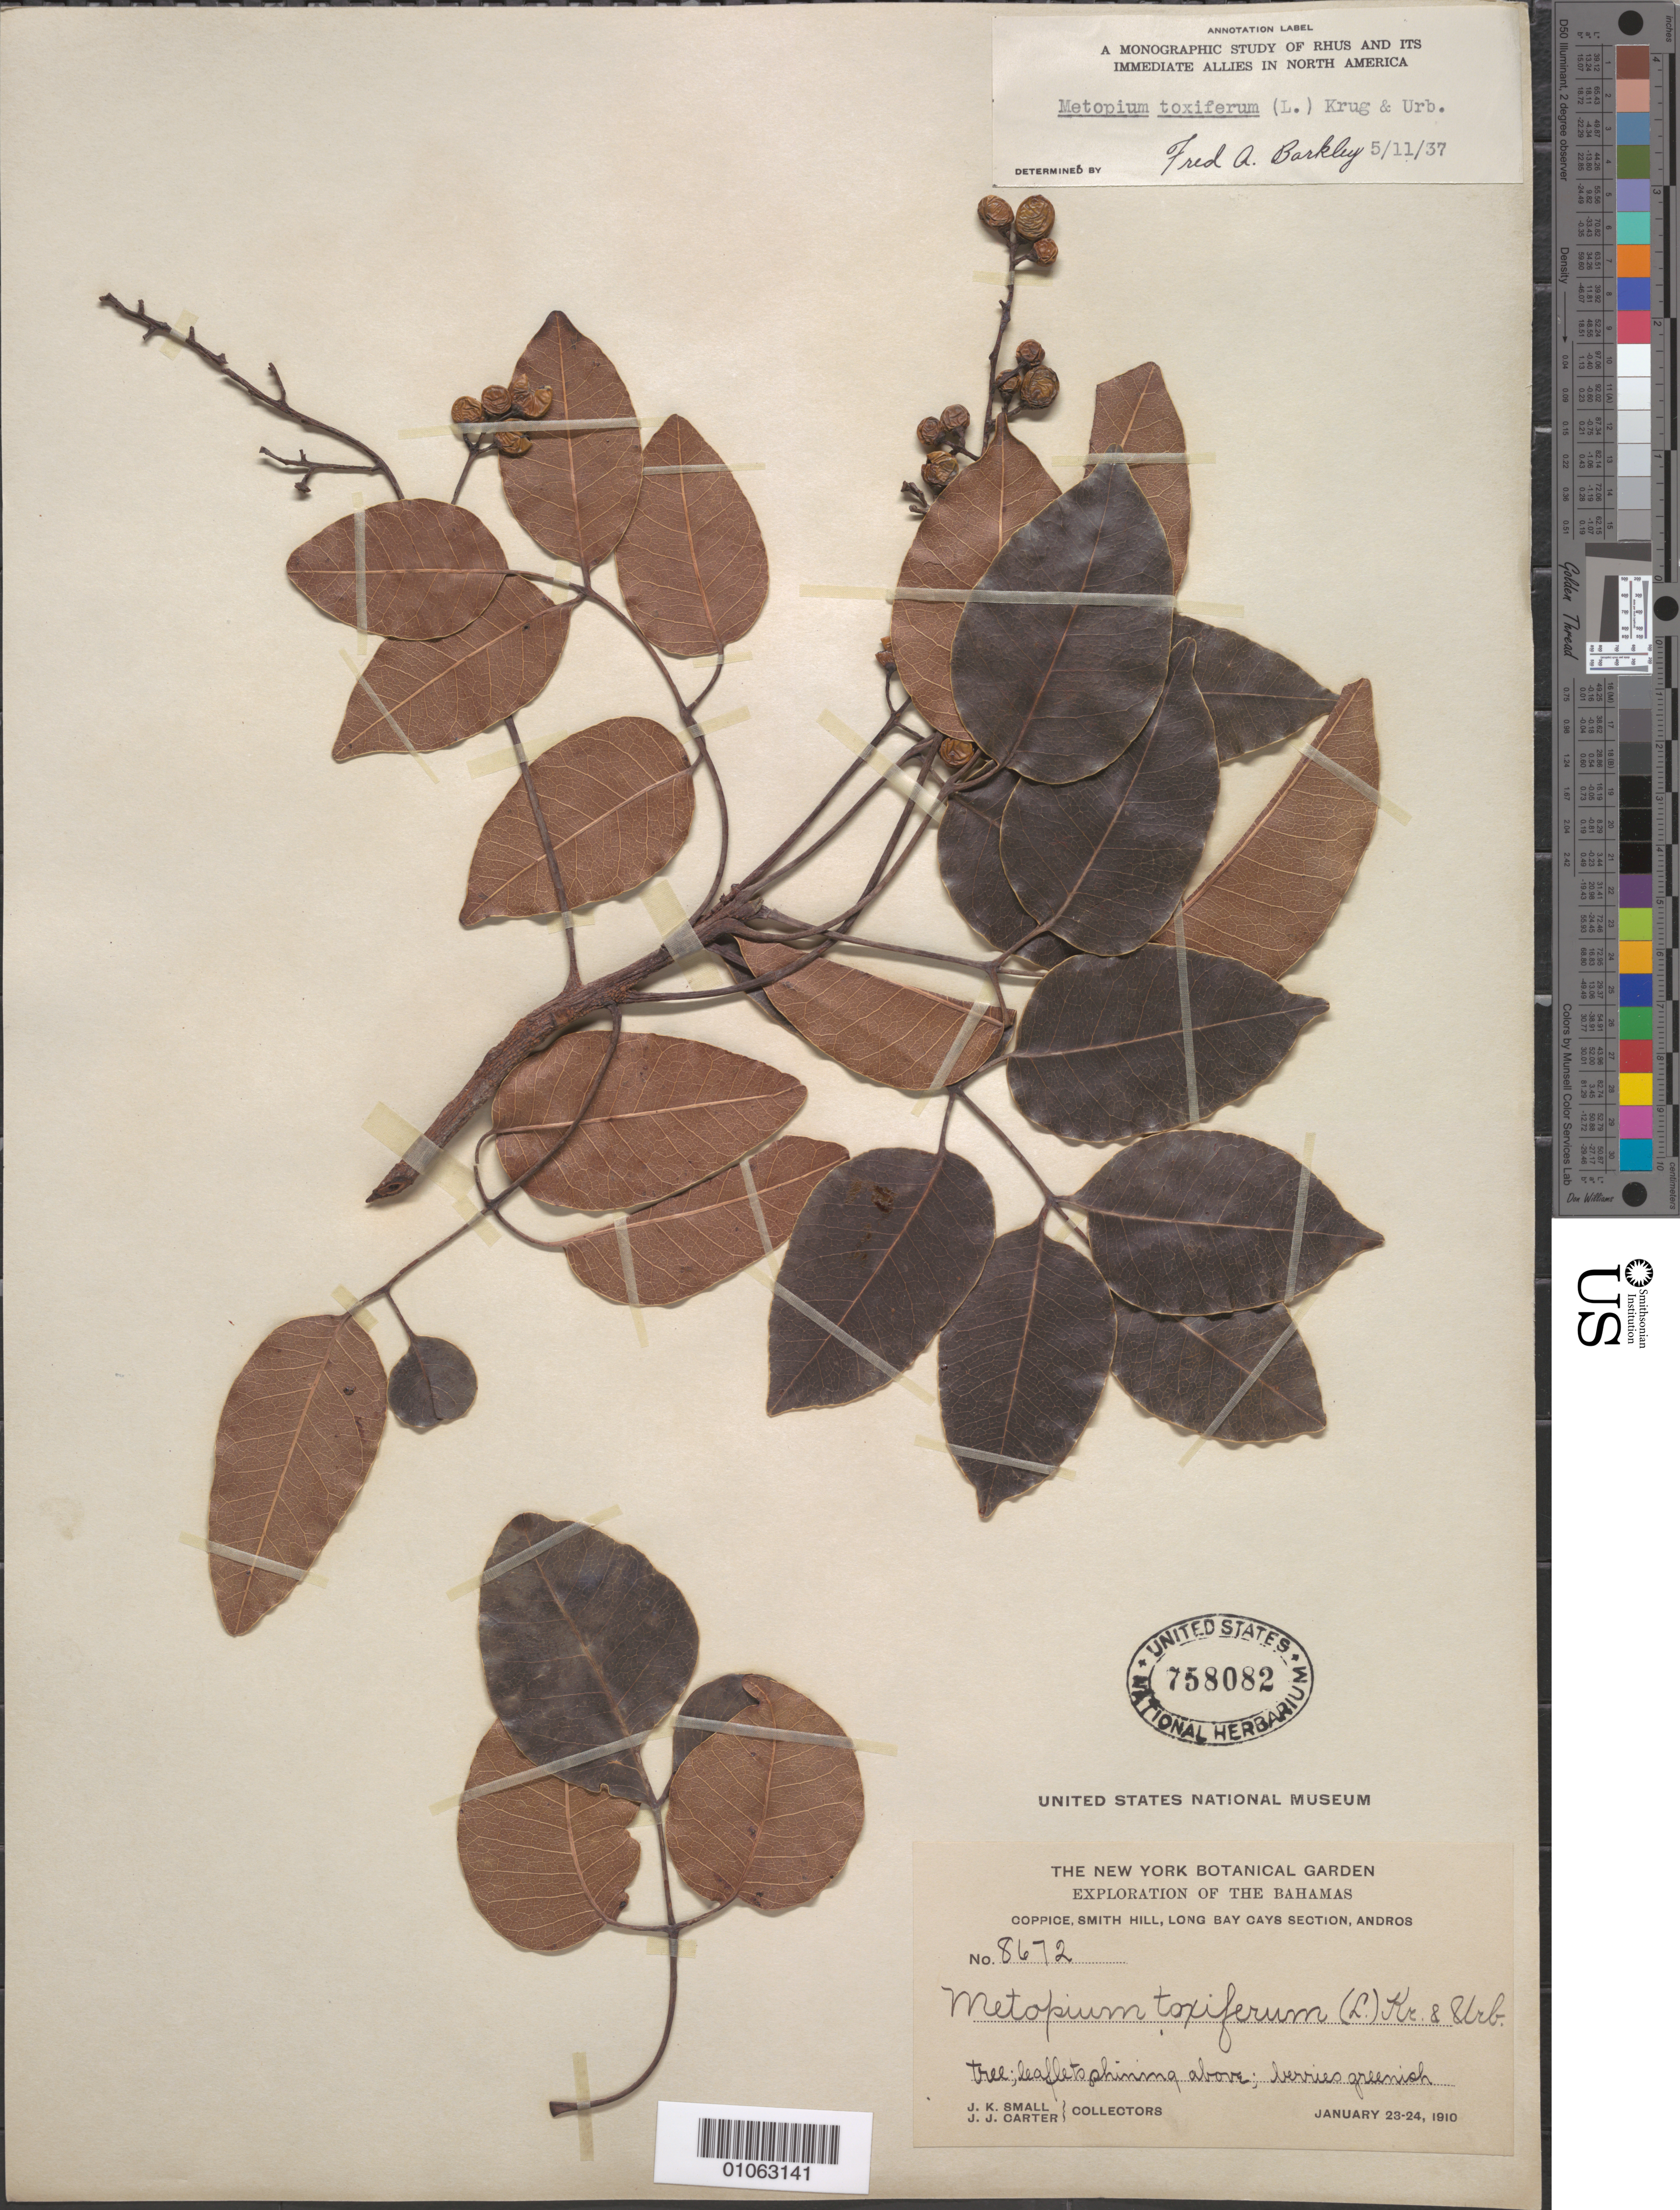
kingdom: Plantae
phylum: Tracheophyta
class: Magnoliopsida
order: Sapindales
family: Anacardiaceae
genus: Metopium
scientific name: Metopium toxiferum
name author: (L.) Krug & Urb.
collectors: J. K. Small & J. J. Carter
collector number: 8672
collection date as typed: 23 Jan 1910 to 24 Jan 1910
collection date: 1910-01-23/1910-01-24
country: Bahamas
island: Andros I.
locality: Coppice, Smith hill, Long bay Cays section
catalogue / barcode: US 758082